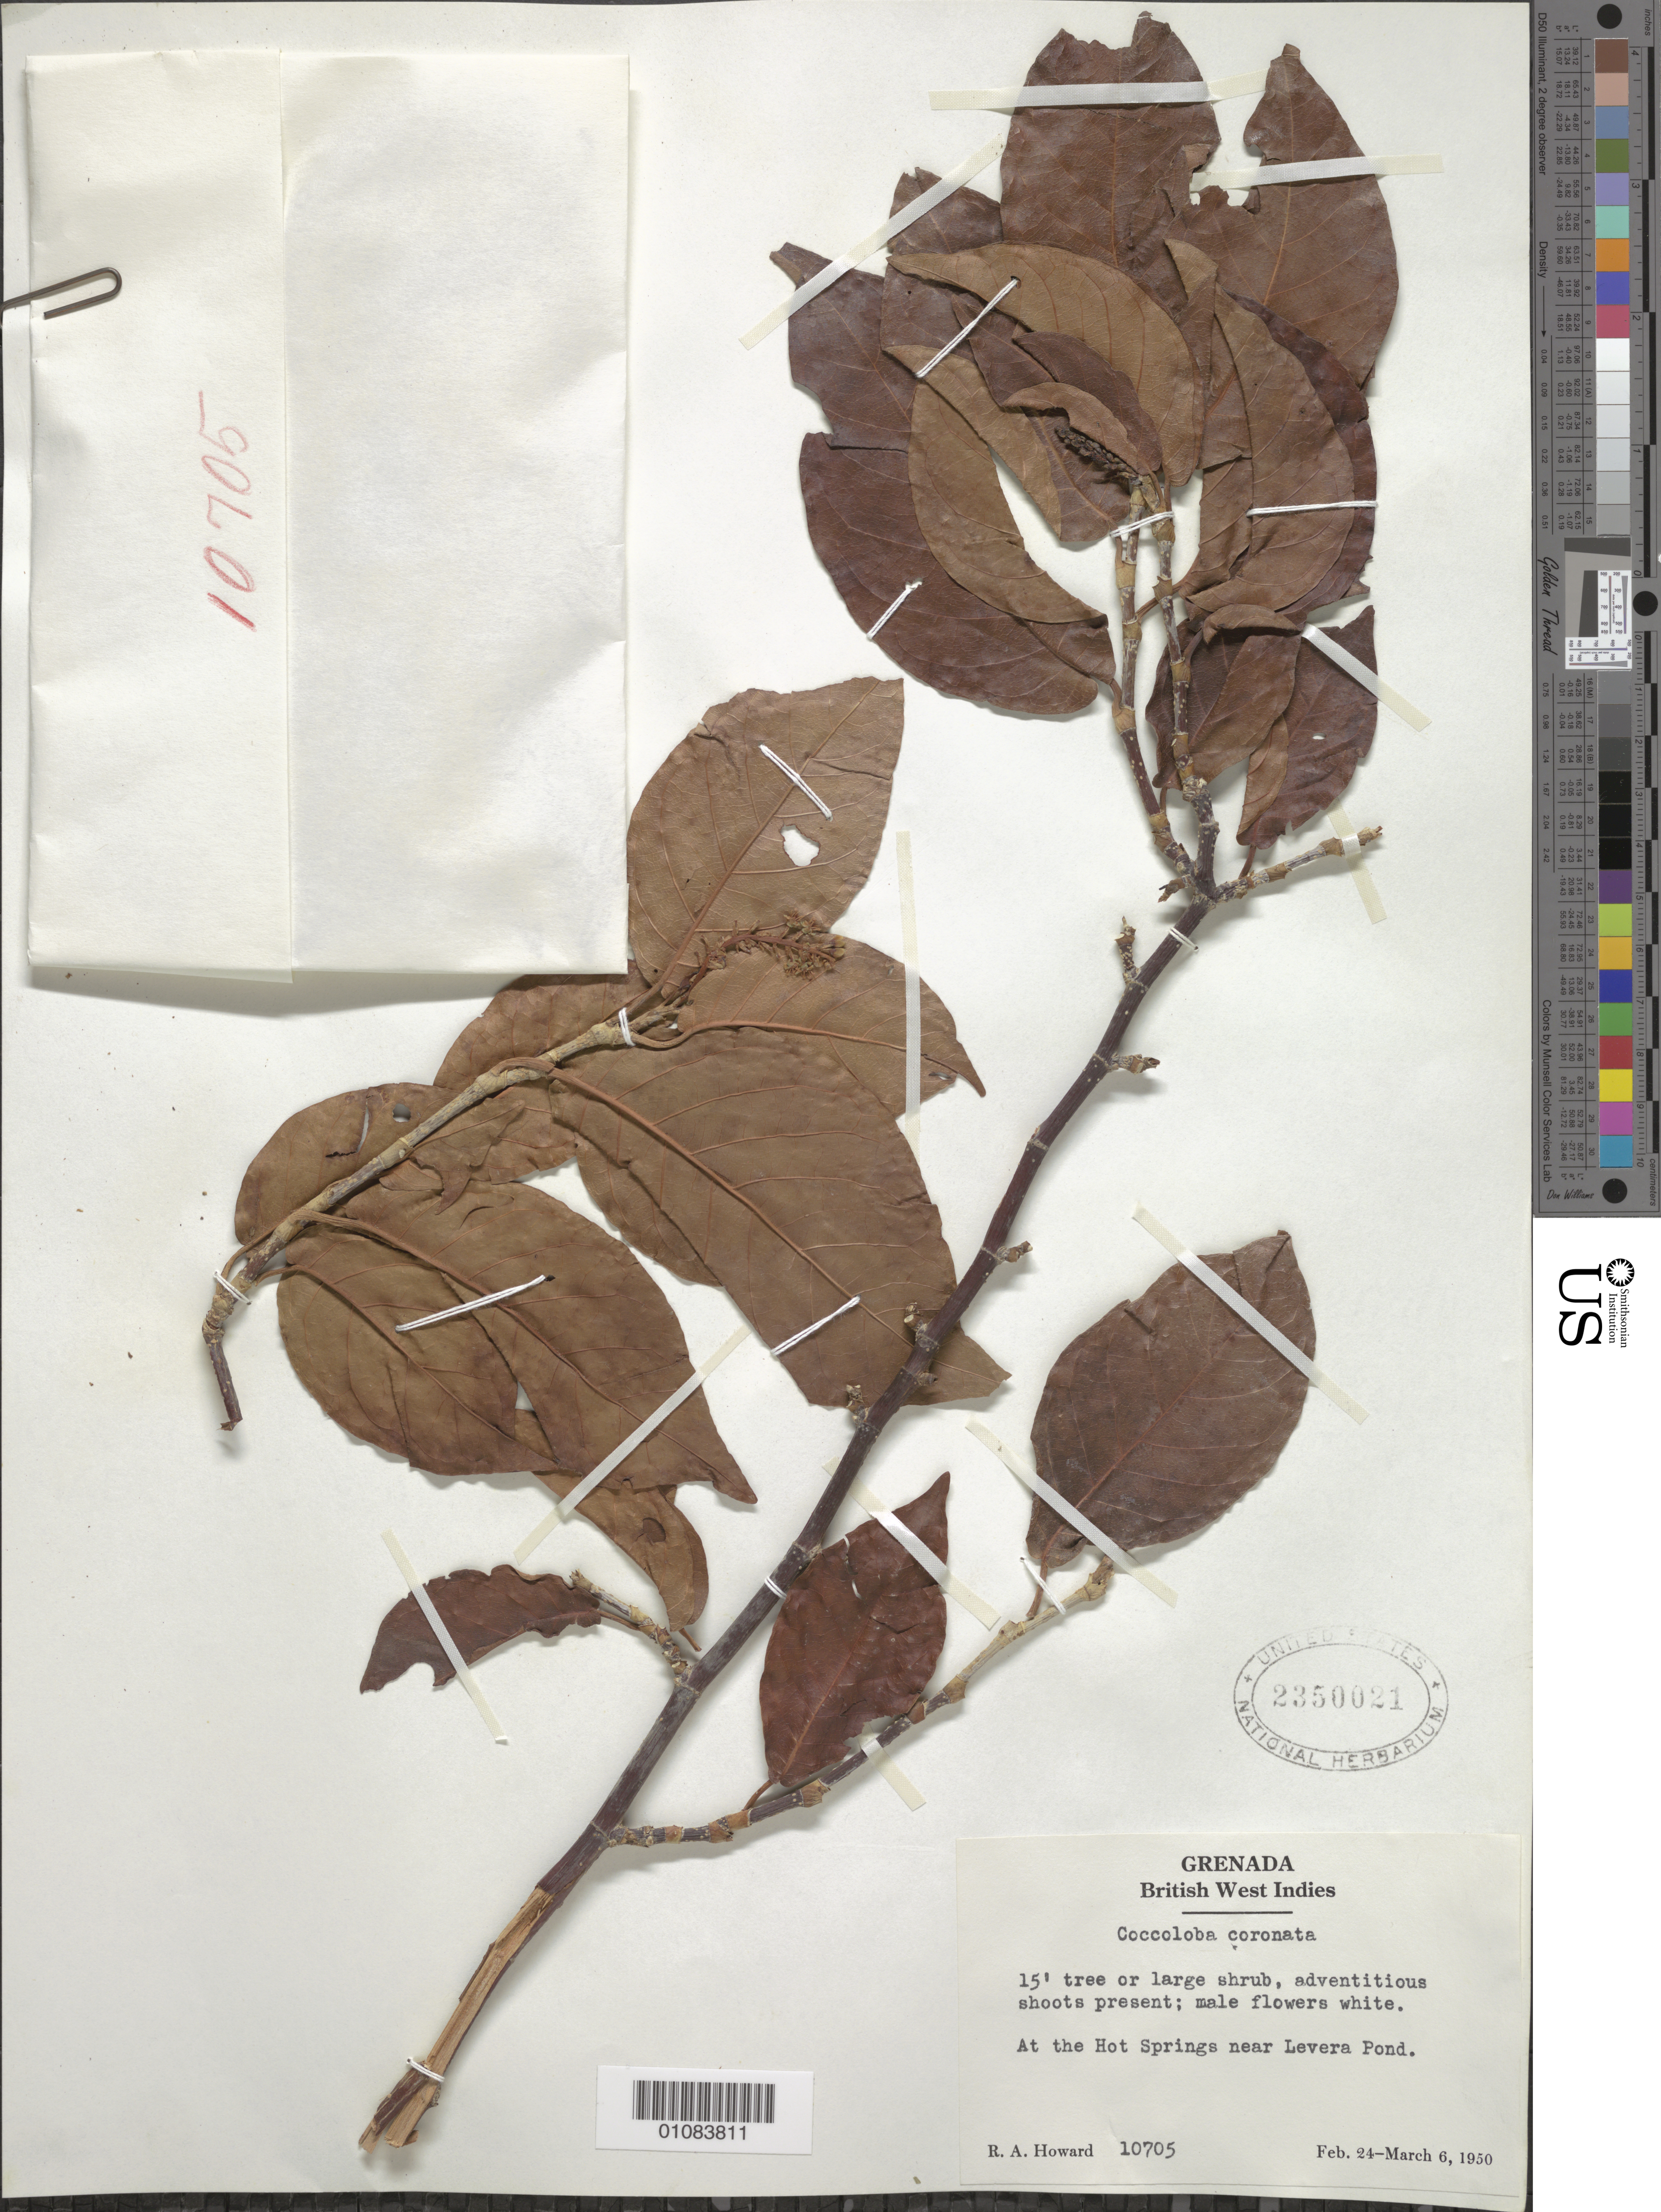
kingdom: Plantae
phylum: Tracheophyta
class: Magnoliopsida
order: Caryophyllales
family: Polygonaceae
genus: Coccoloba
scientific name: Coccoloba coronata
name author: Jacq.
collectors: R. A. Howard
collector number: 10705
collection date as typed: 24 Feb 1950 to 06 Mar 1950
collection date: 1950-02-24/1950-03-06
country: Grenada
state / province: Saint Patrick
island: Grenada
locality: At the Hot Springs near Levera Pond.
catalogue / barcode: US 2350021